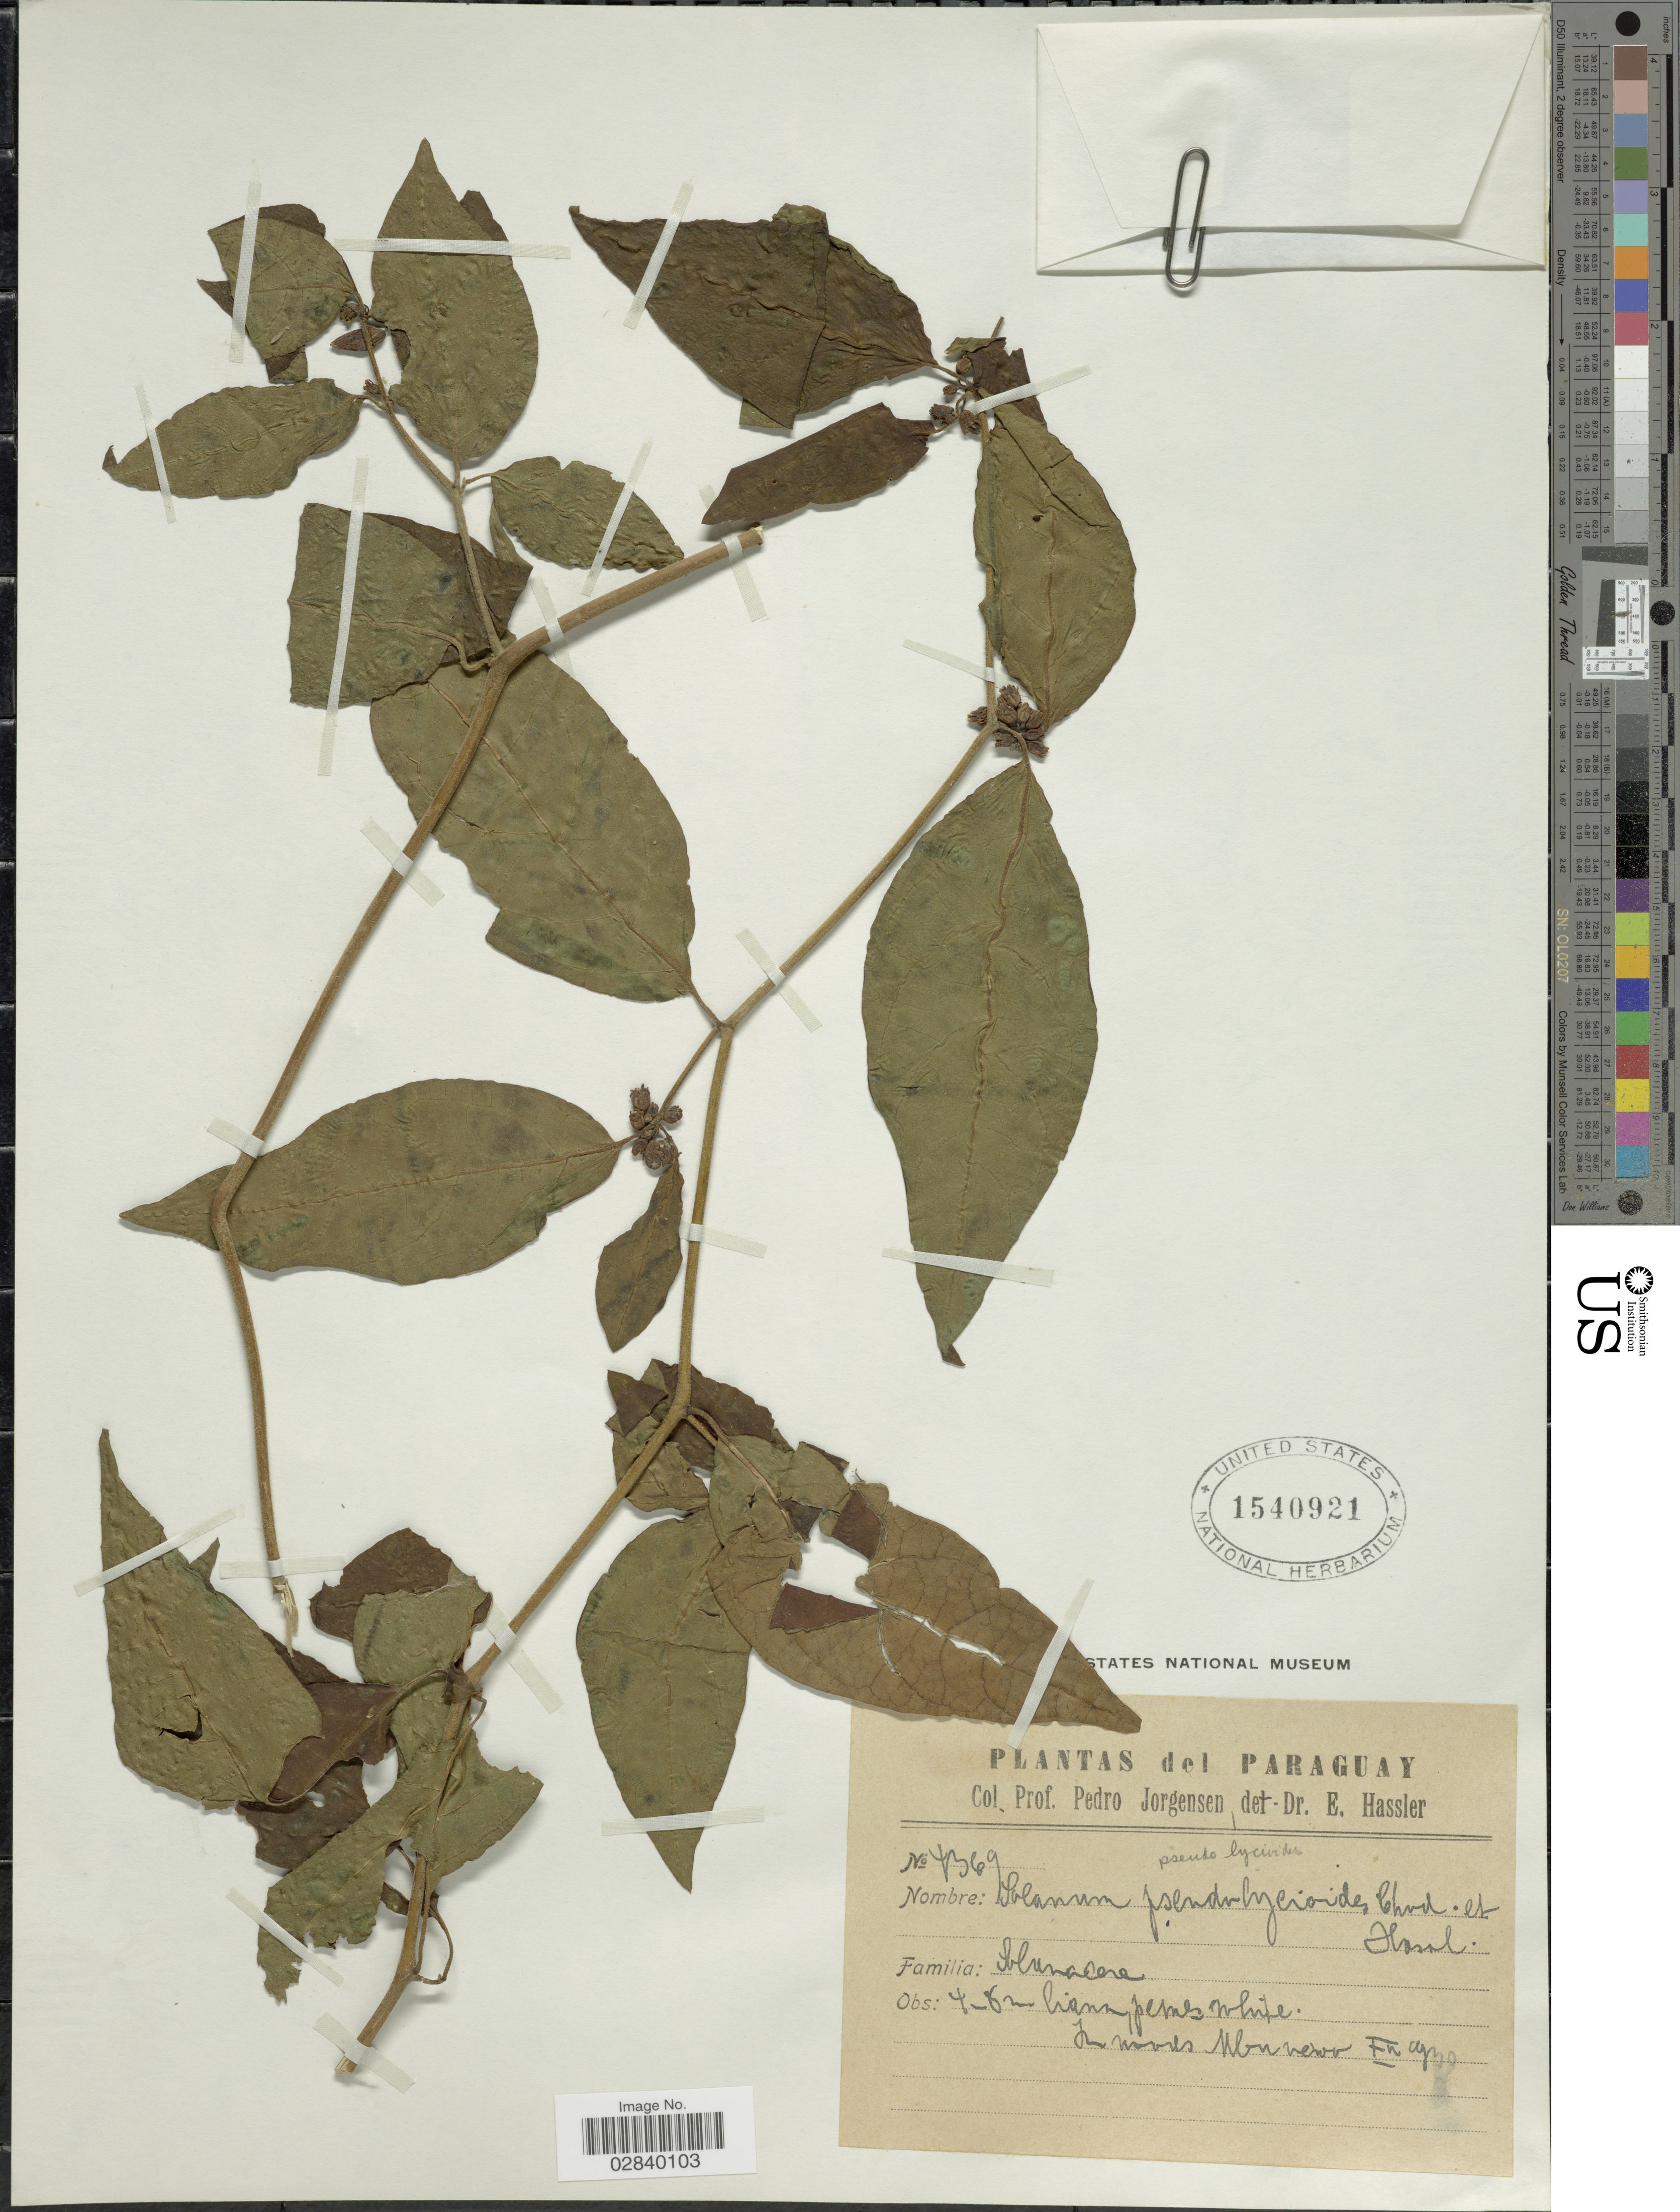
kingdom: Plantae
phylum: Tracheophyta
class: Magnoliopsida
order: Solanales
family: Solanaceae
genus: Lycianthes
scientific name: Lycianthes australe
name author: (C.V. Morton) Hunz. & Barboza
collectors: P. Jörgensen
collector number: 4369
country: Paraguay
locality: In woods Ubuera Enazo.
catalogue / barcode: US 1540921